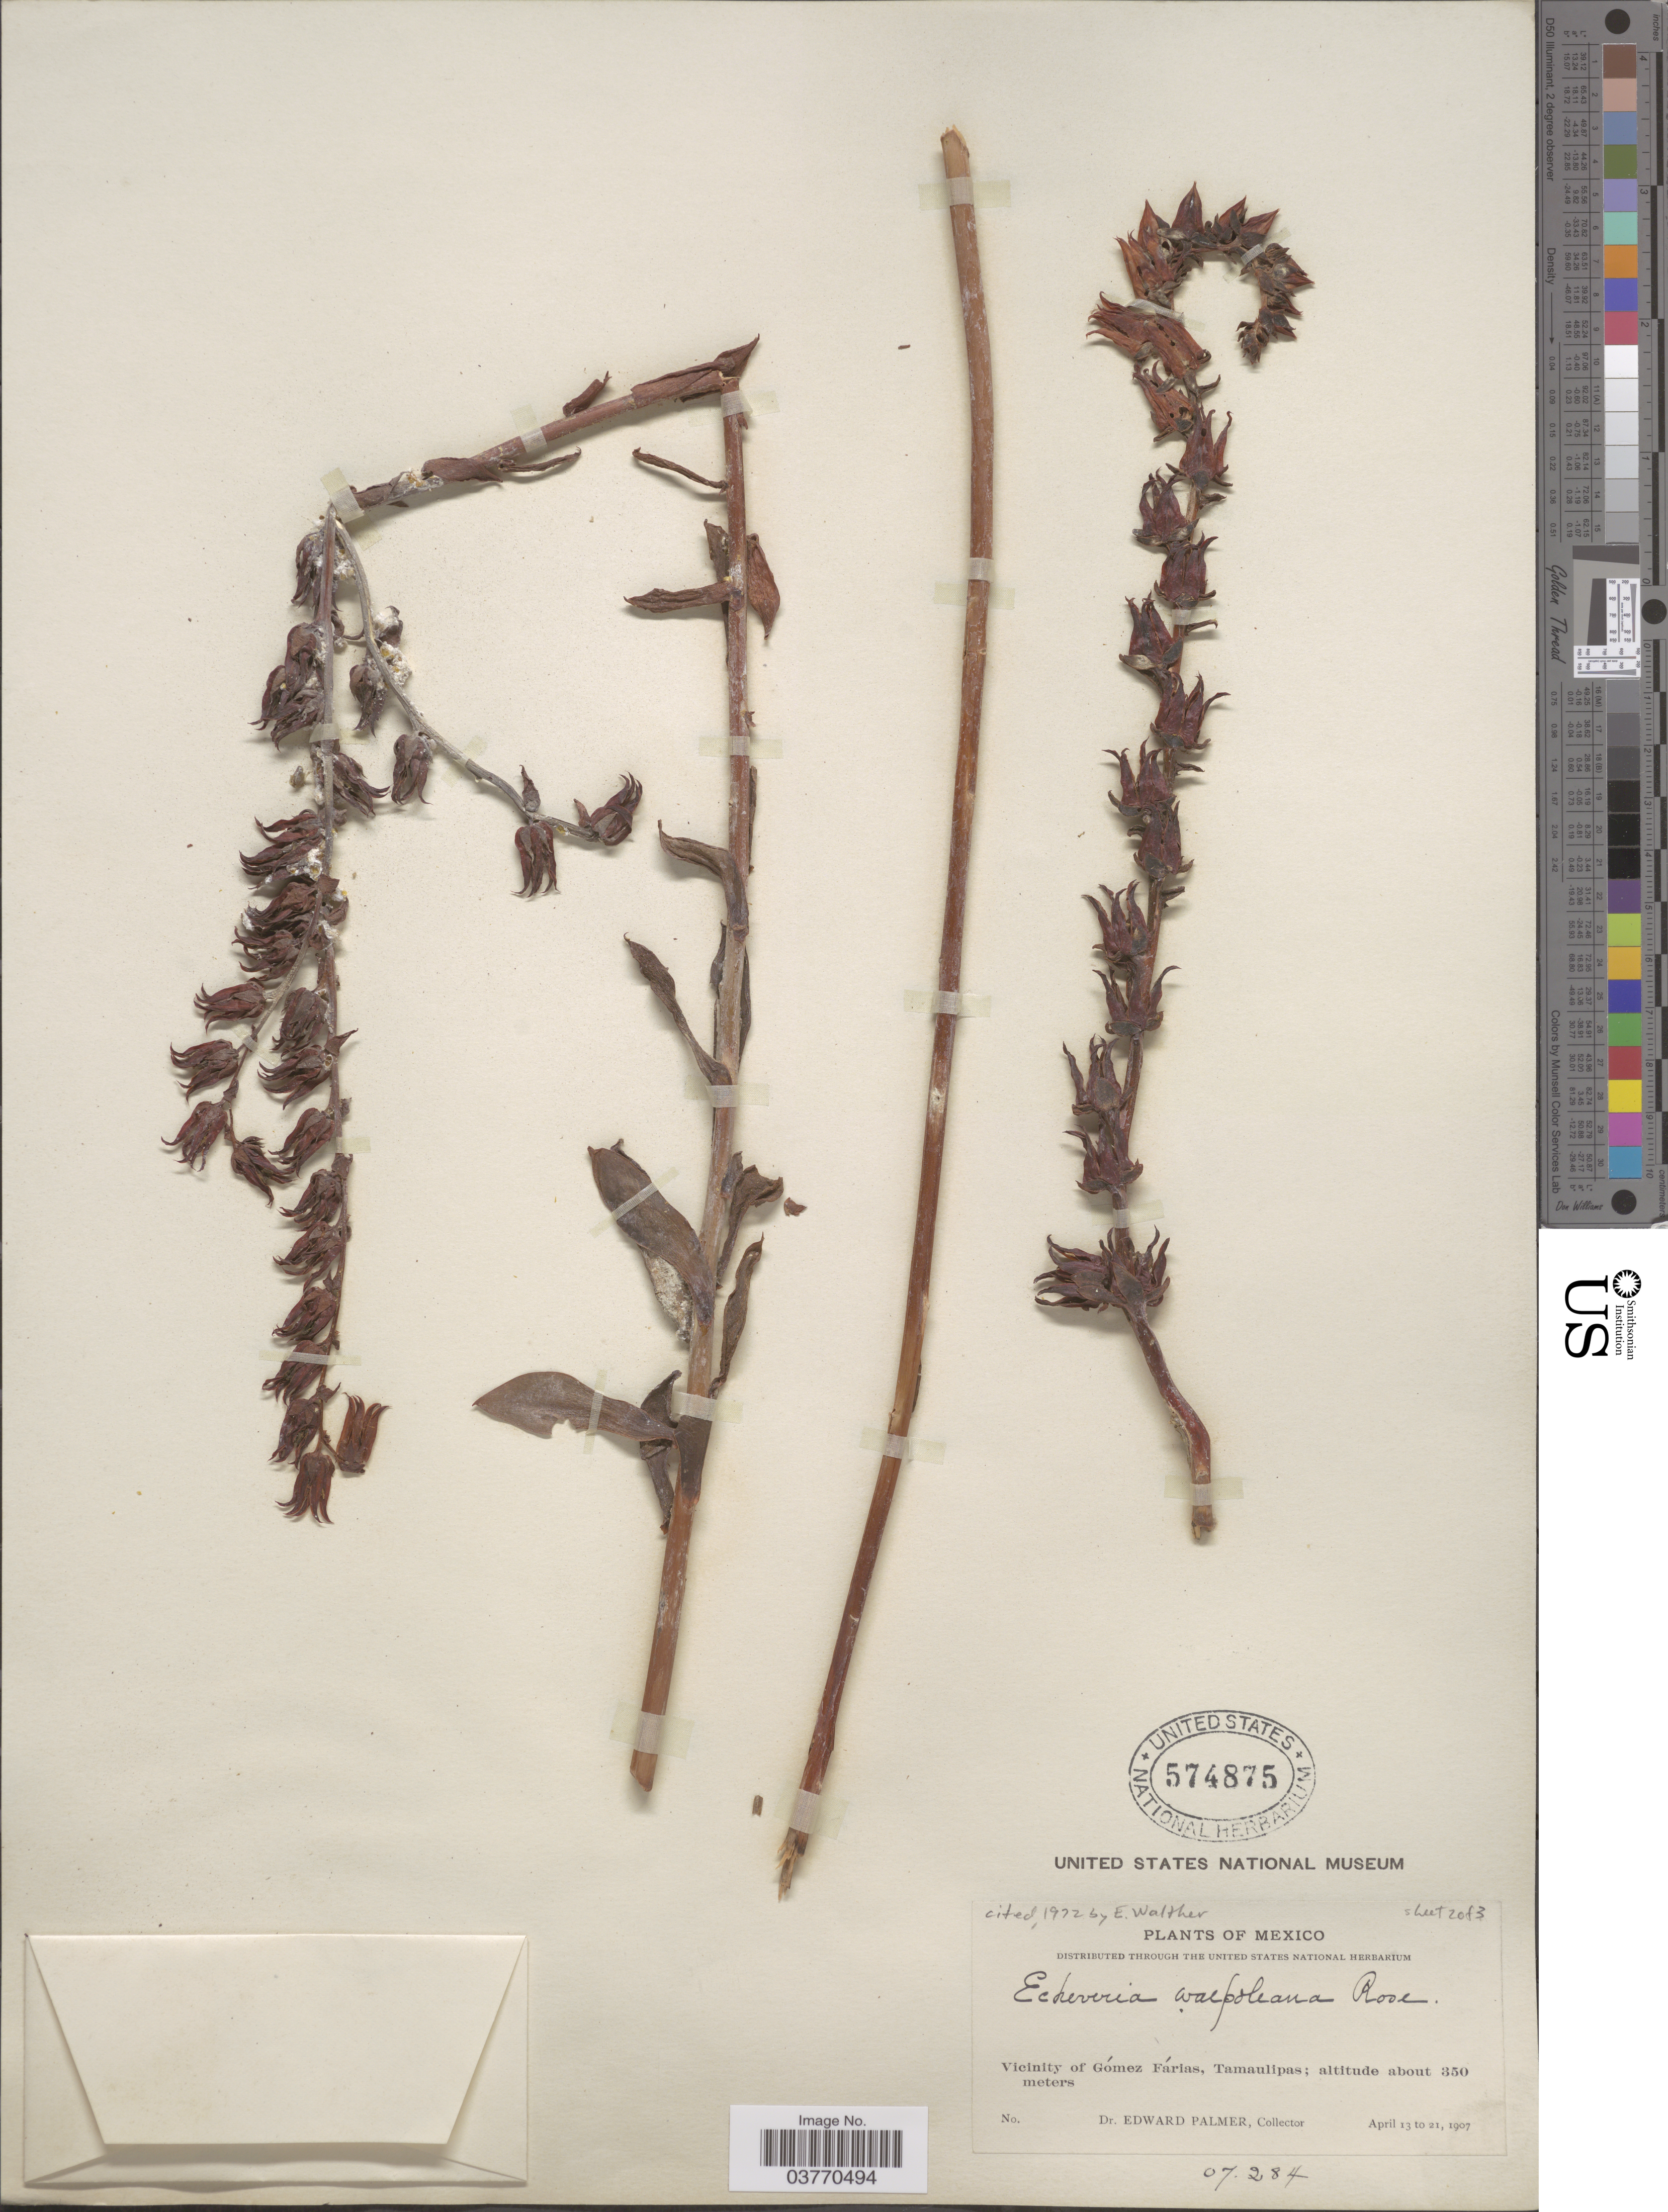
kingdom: Plantae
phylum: Tracheophyta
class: Magnoliopsida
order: Saxifragales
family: Crassulaceae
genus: Echeveria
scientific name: Echeveria walpoleana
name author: Rose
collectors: E. Palmer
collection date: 1907-04-13/1907-04-21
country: Mexico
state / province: Tamaulipas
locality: Vicinity of Gómez Fárias.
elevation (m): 350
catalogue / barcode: US 574875